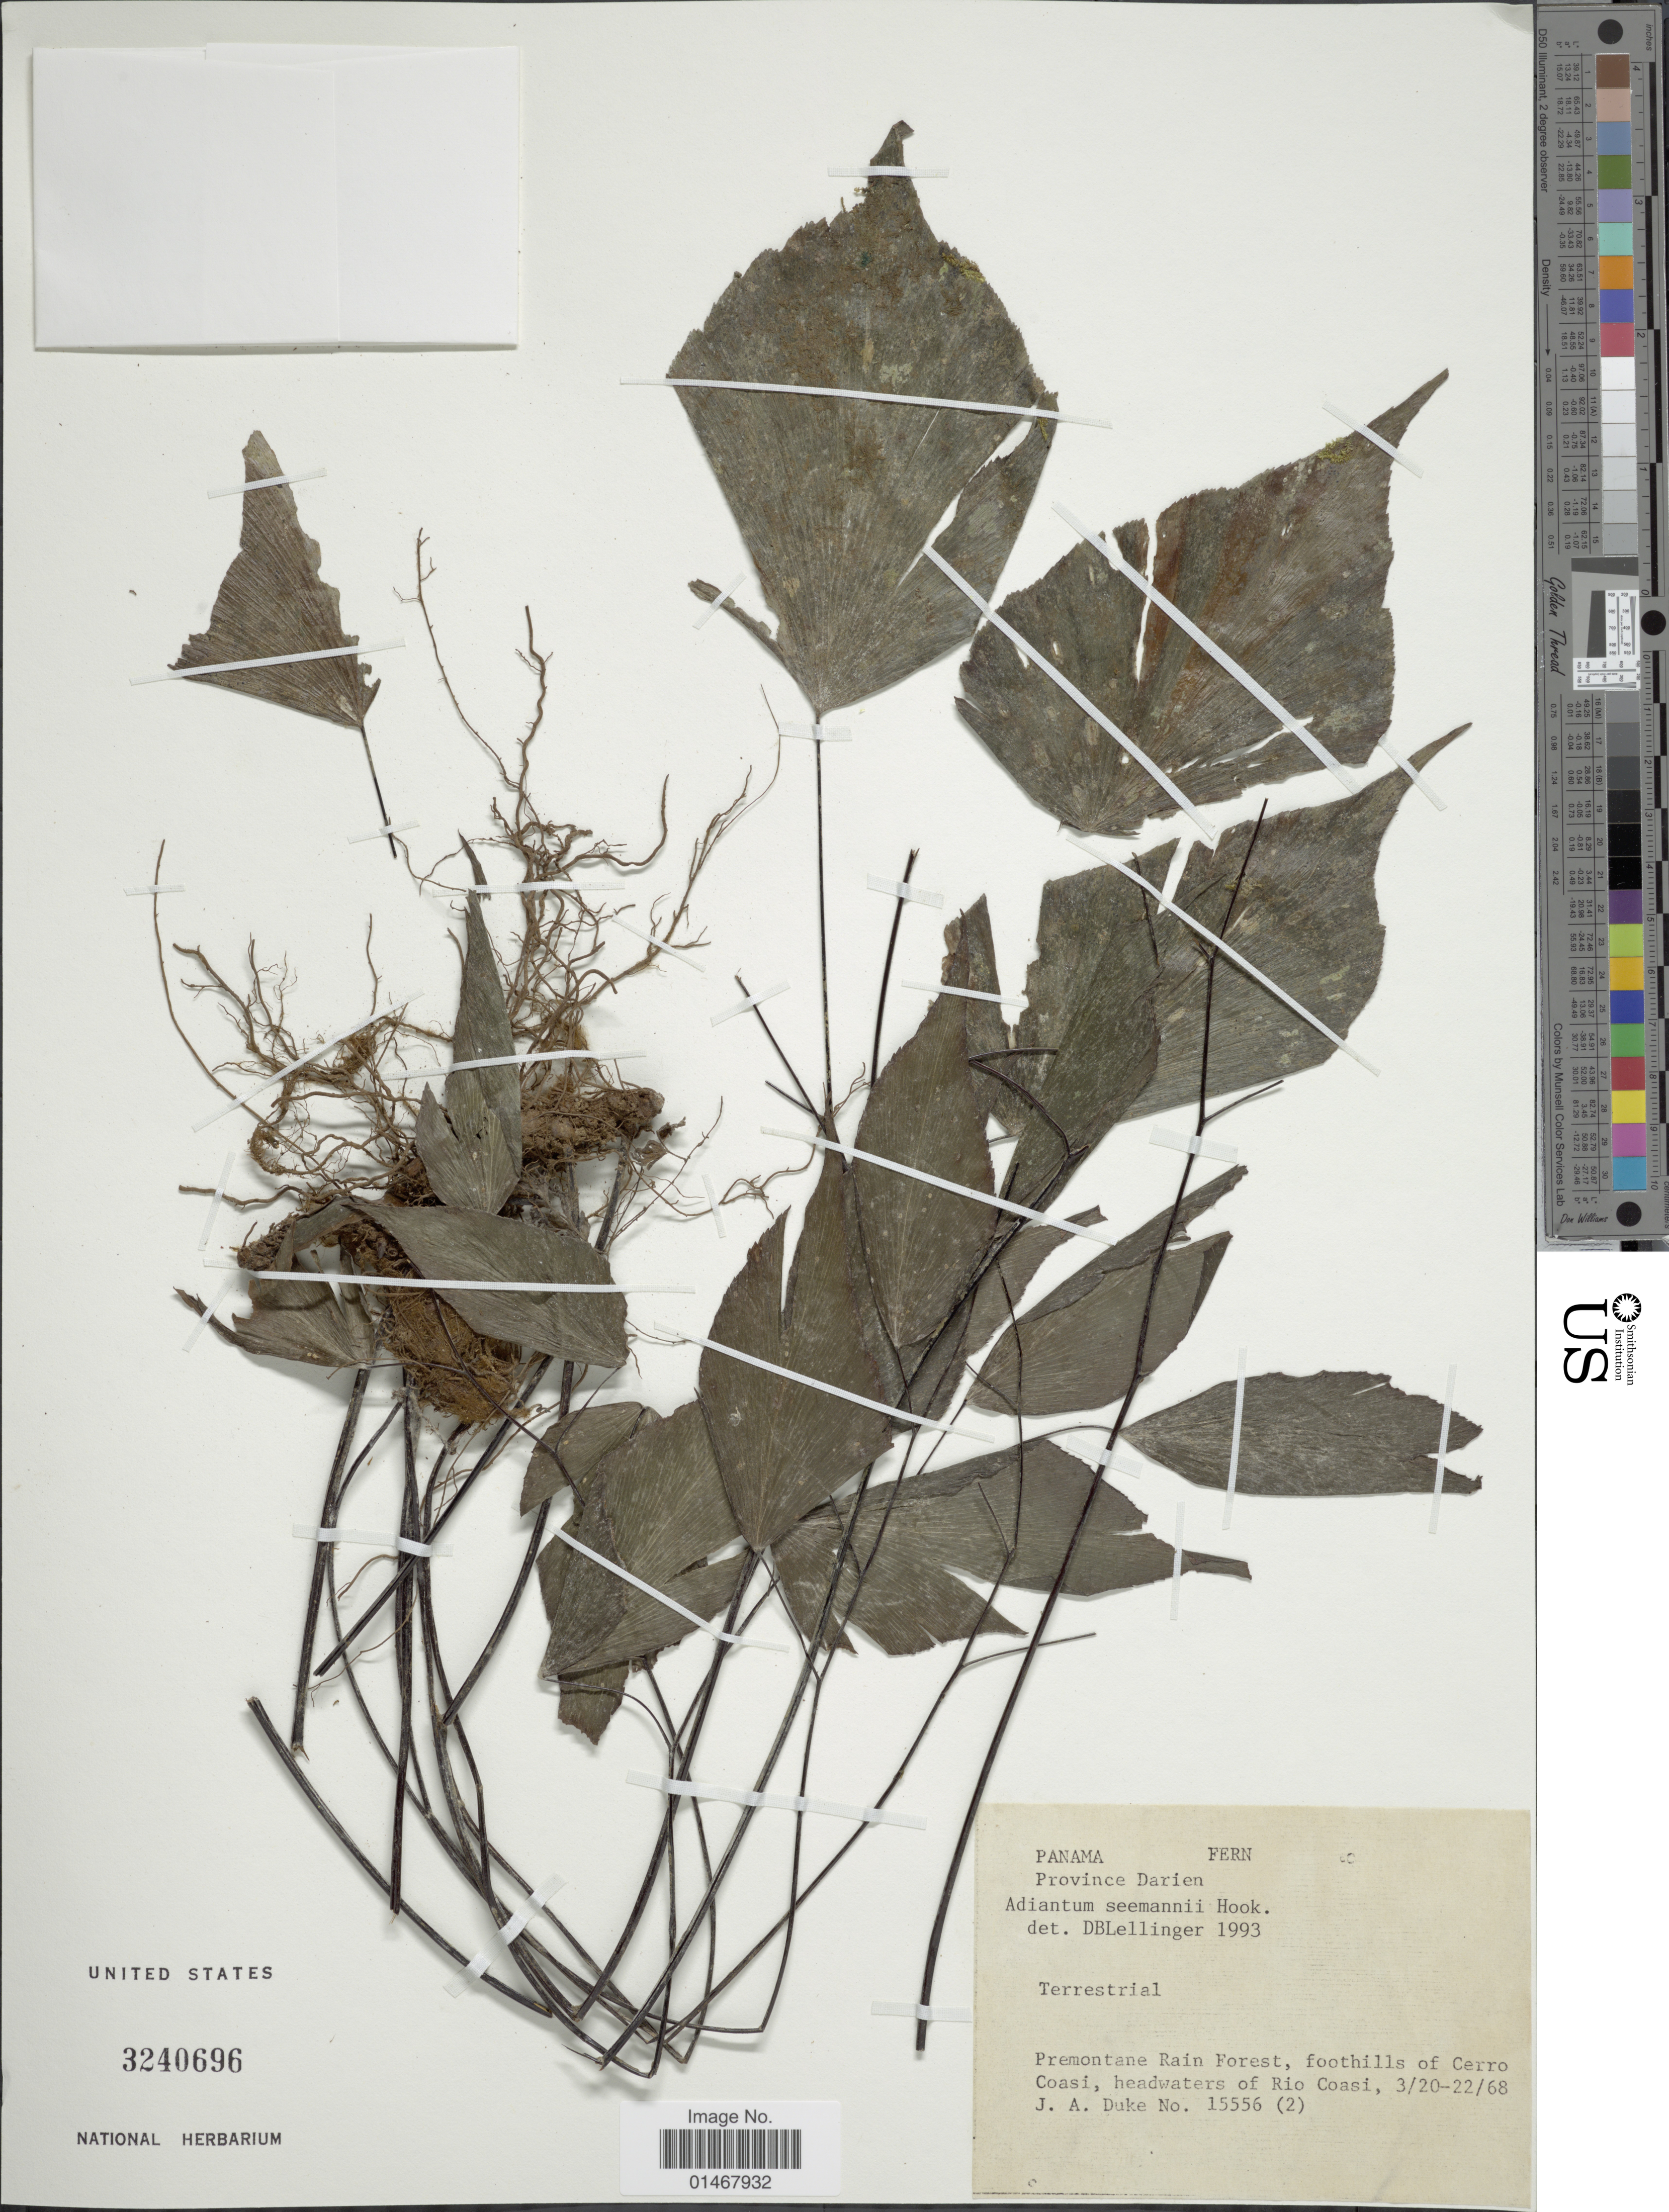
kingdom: Plantae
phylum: Tracheophyta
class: Polypodiopsida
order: Polypodiales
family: Pteridaceae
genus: Adiantum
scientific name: Adiantum seemannii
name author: Hook.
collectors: J. A. Duke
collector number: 15556 (2)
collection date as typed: Transcribed d/m/y: 20/3/68 to 22/3/68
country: Panama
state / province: Darién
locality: Premontane Rain Forest, foothills of Cerro Coasi, headwaters of Rio Coasi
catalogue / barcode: US 3240696